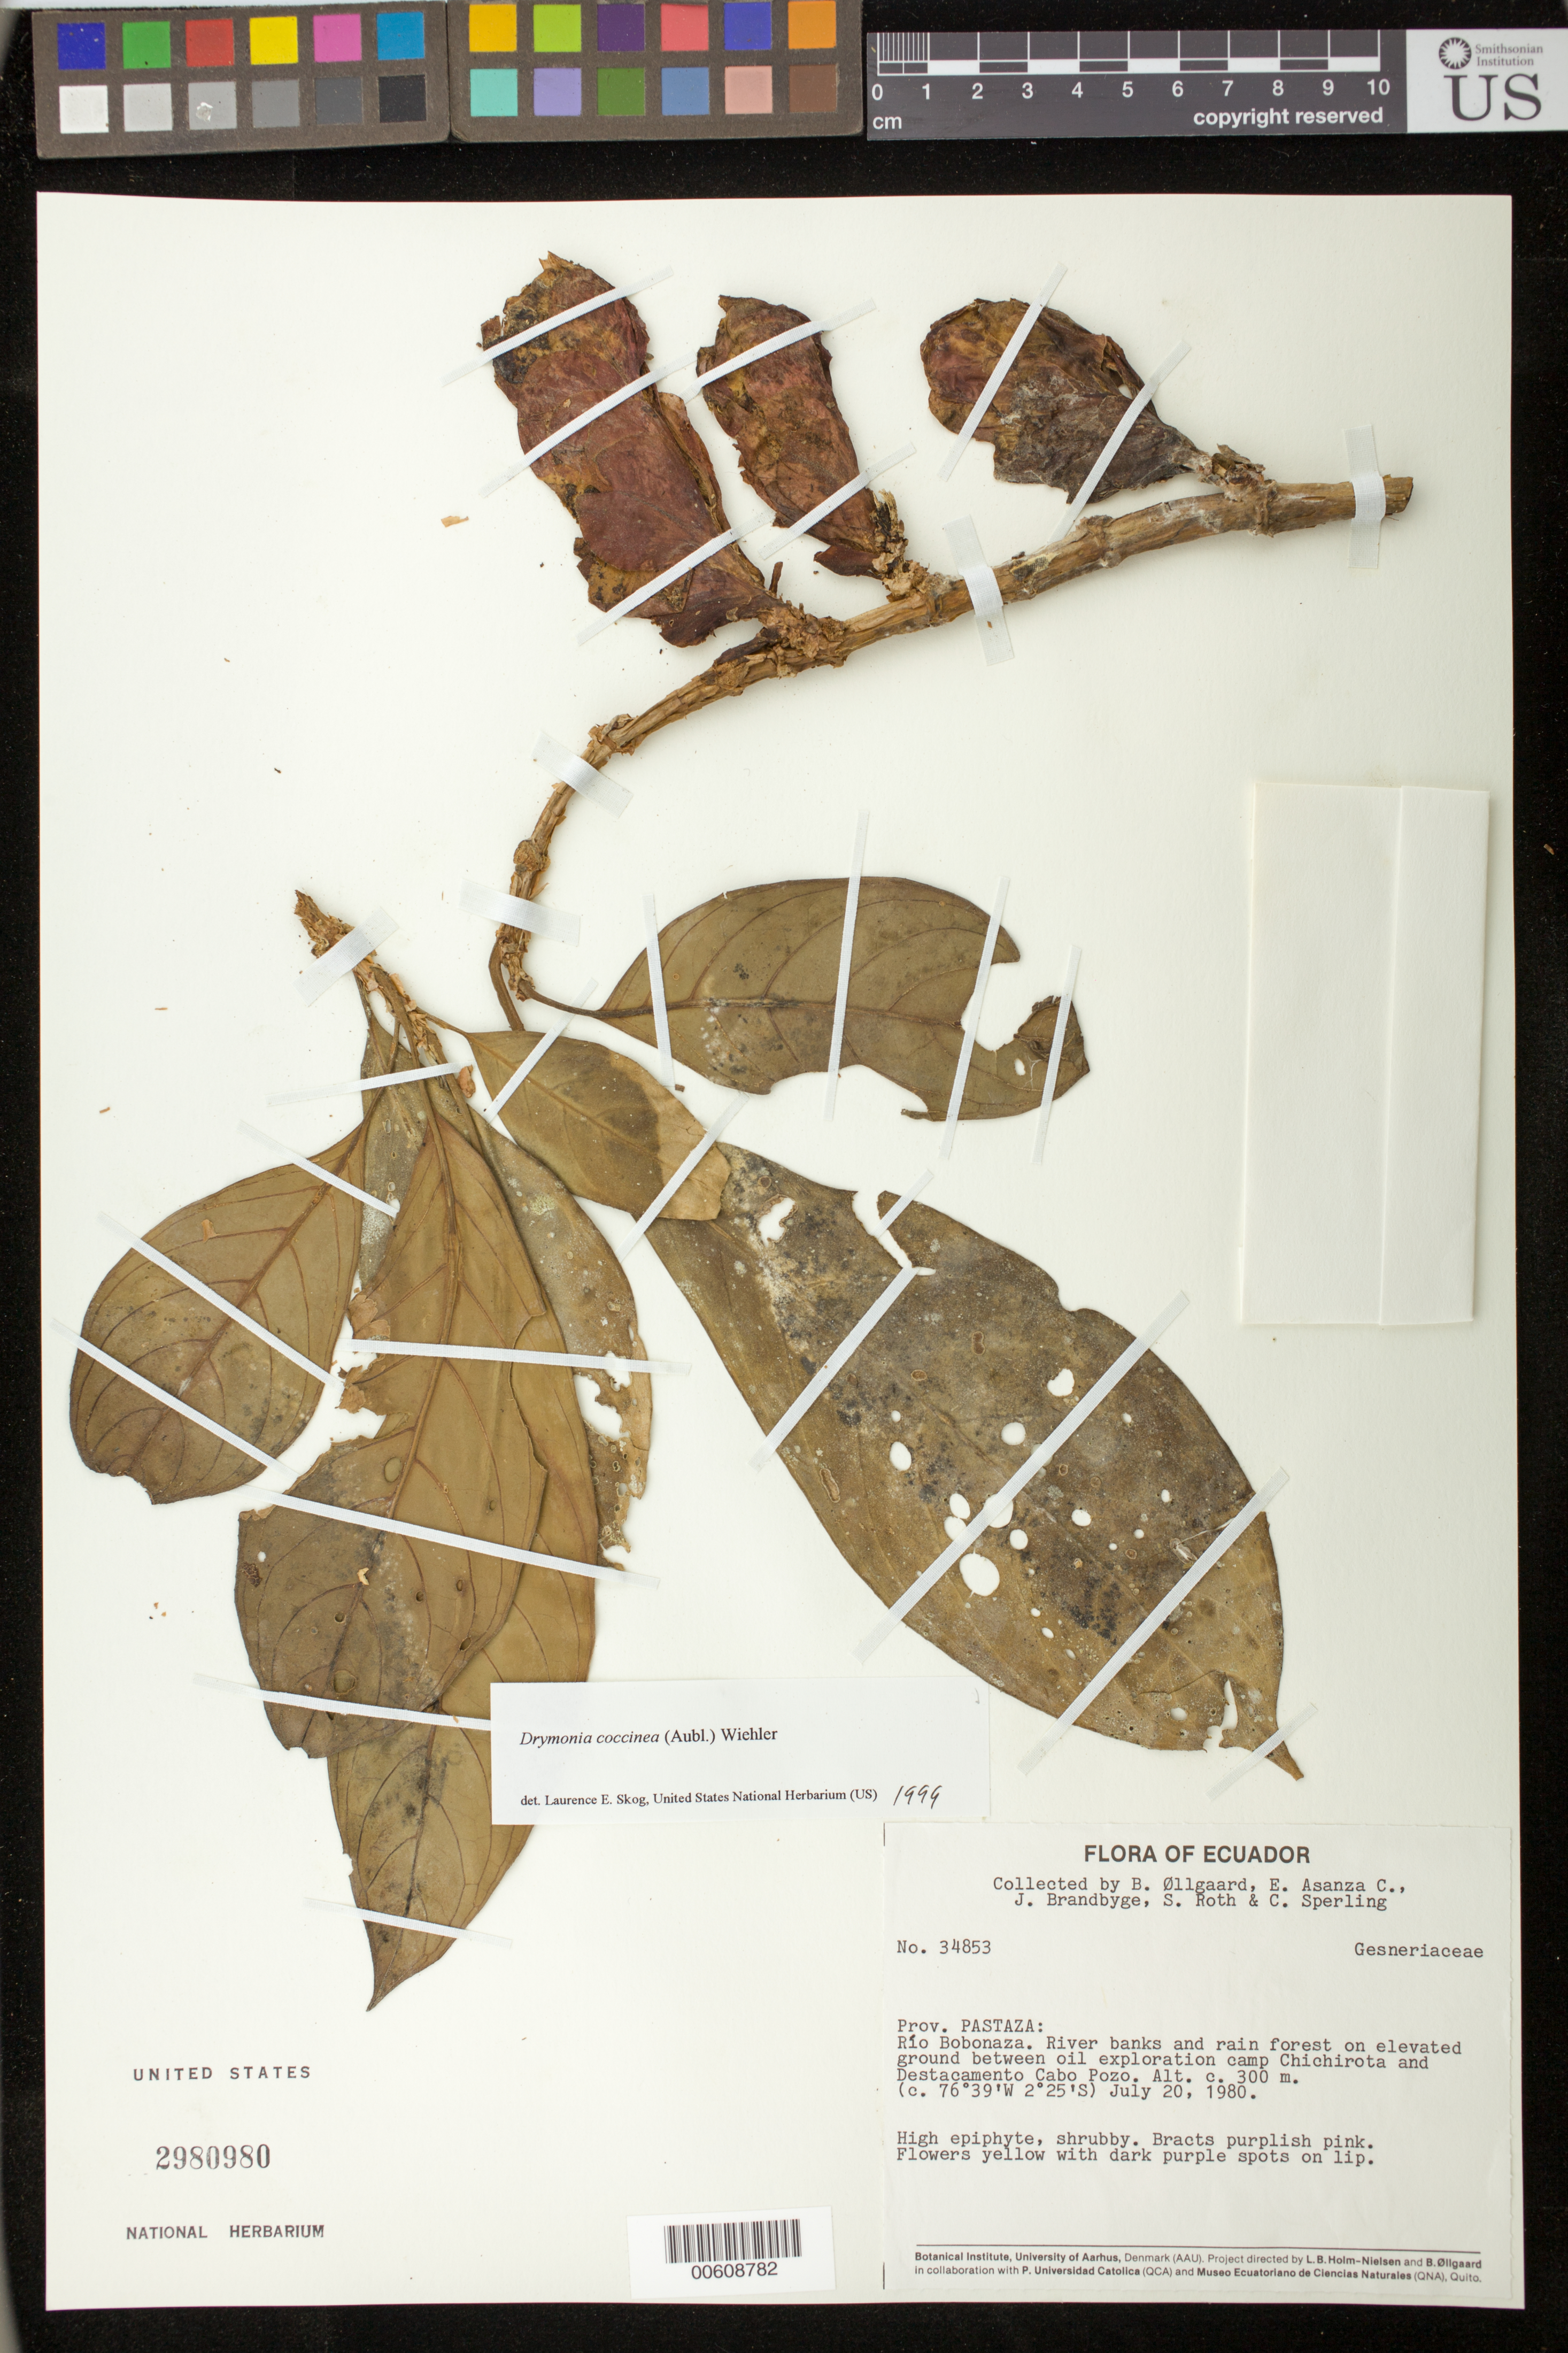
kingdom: Plantae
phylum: Tracheophyta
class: Magnoliopsida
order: Lamiales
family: Gesneriaceae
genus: Drymonia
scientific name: Drymonia coccinea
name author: (Aubl.) Wiehler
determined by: Skog, Laurence E.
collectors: B. Øllgaard, E. Asanza C., J. Brandbyge, S. Roth & C. Sperling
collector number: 34853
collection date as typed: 20 Jul 1980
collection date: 1980-07-20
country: Ecuador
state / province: Pastaza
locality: Río Bobonaza, between oil exploration camp Chichirota and Destacamento Cabo Pozo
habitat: River banks and rain forest on elevated ground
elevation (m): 300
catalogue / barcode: US 2980980